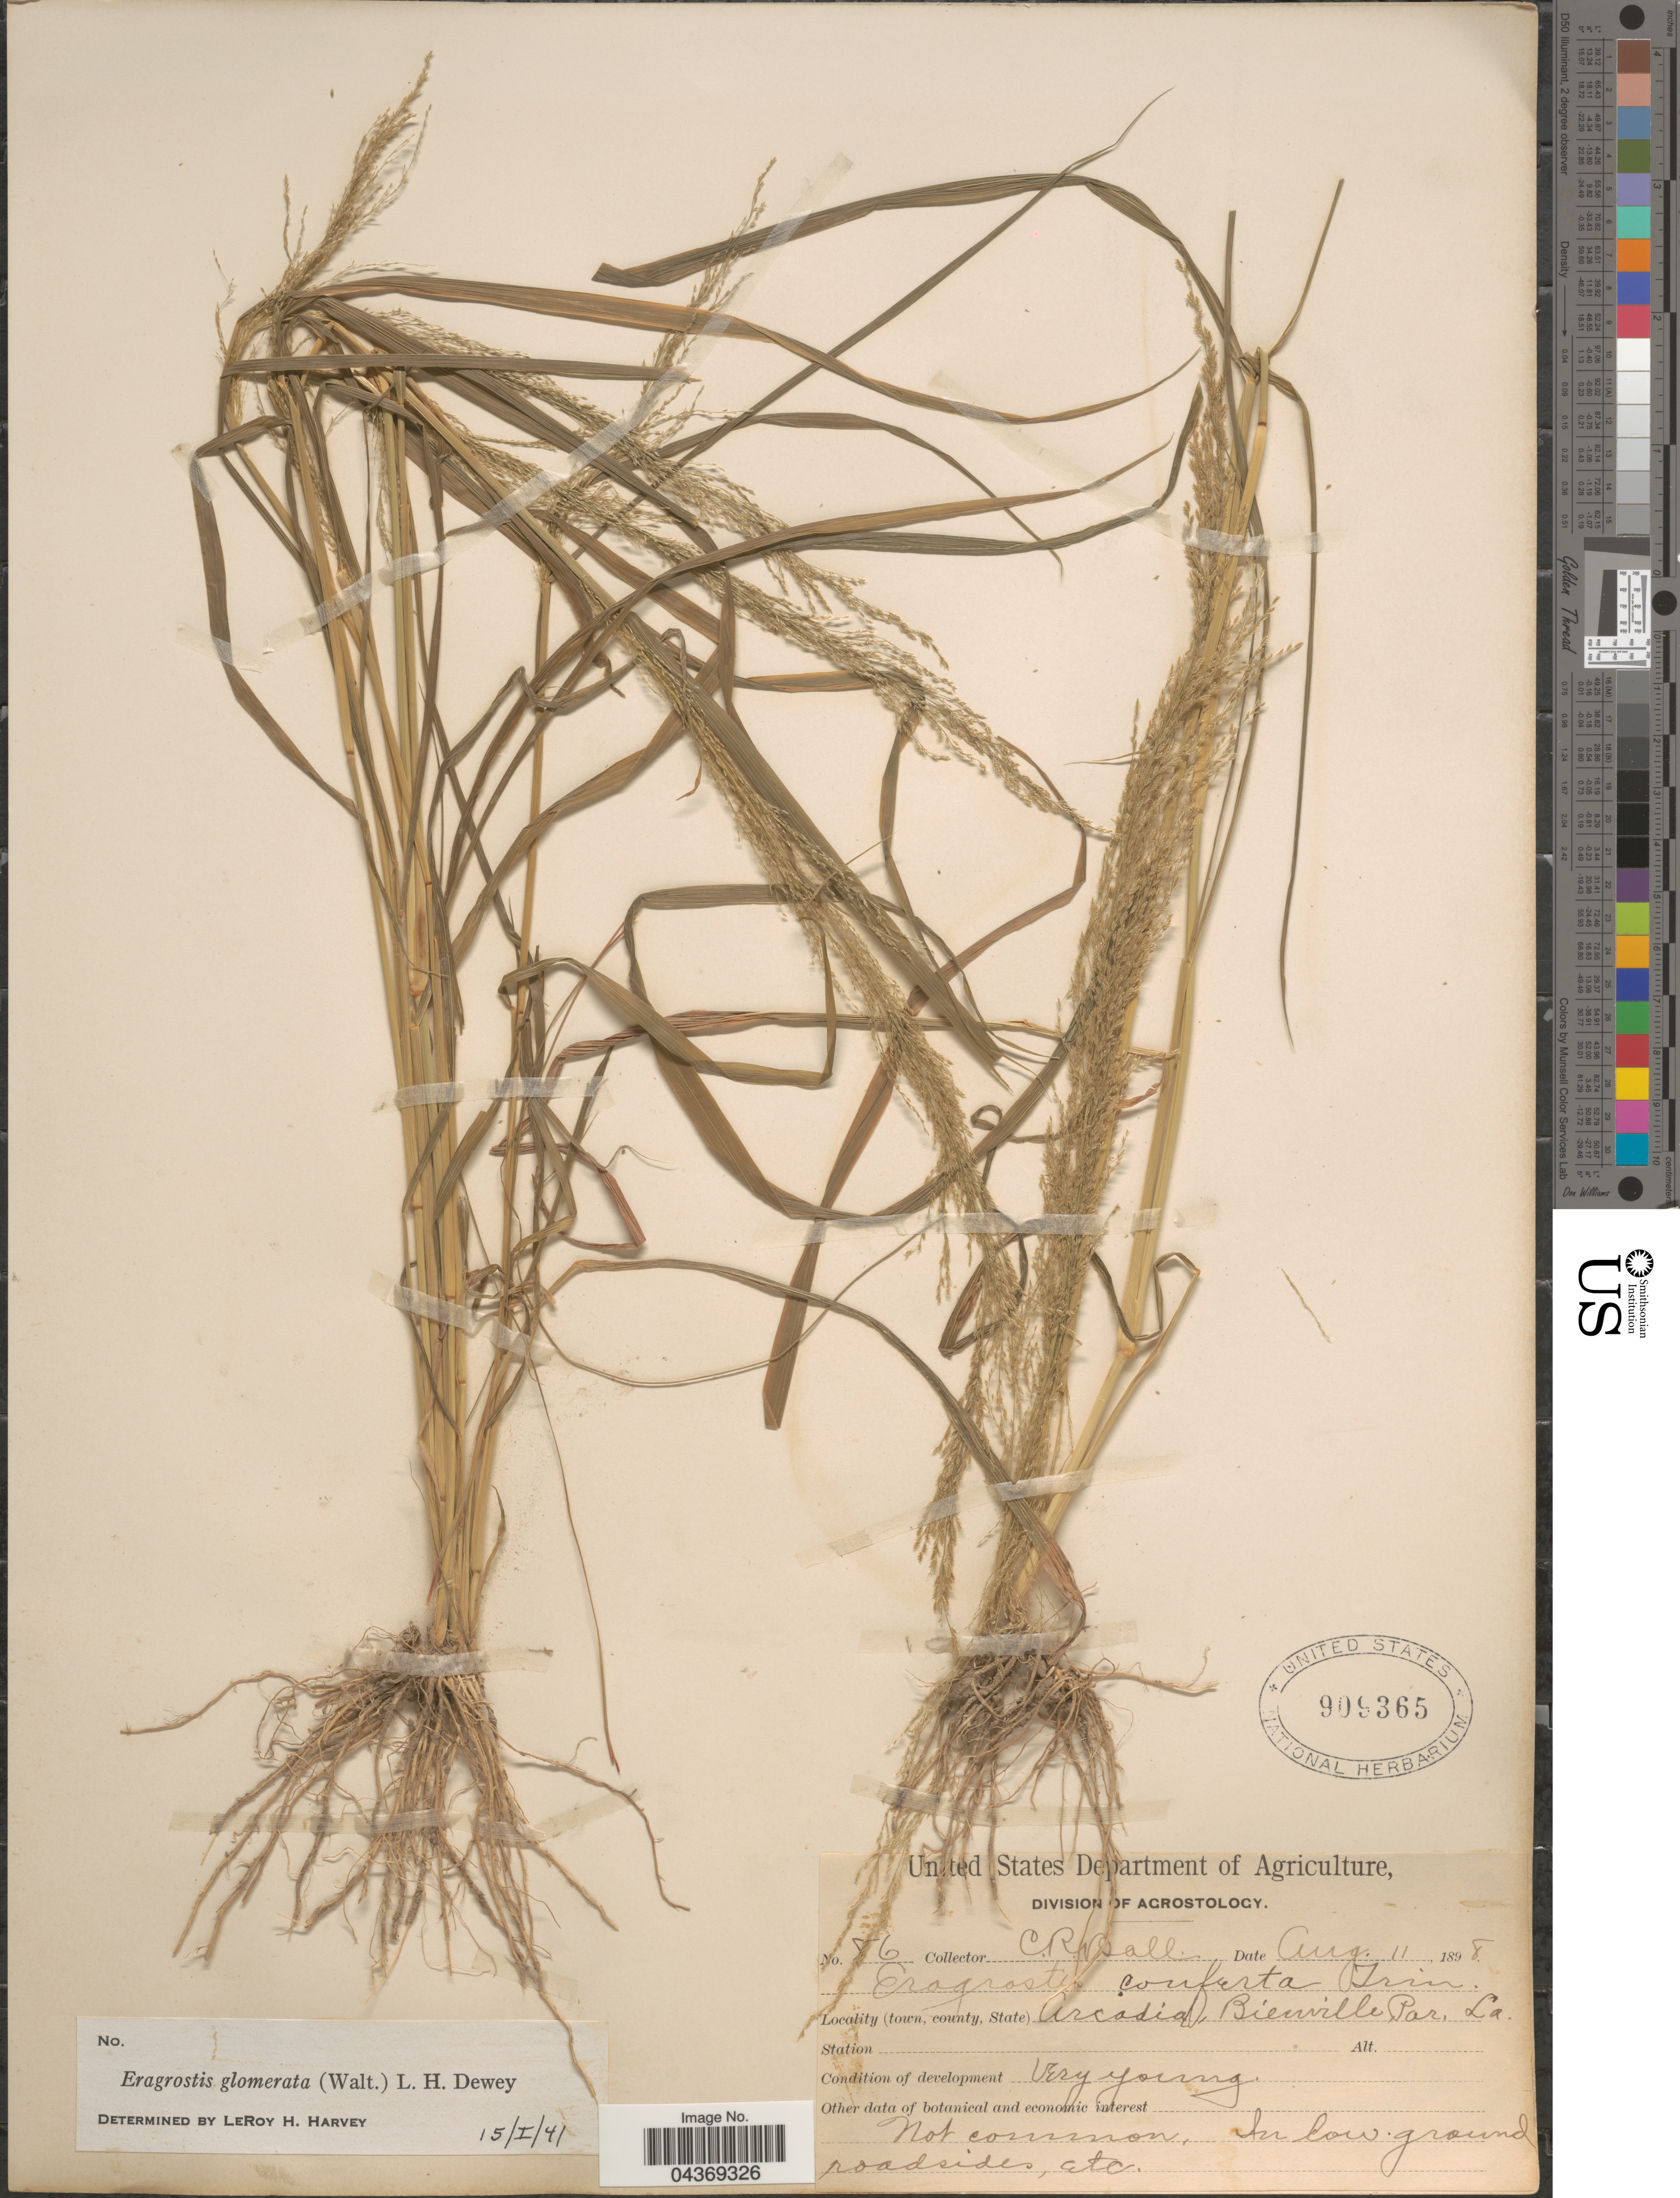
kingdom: Plantae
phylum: Tracheophyta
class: Liliopsida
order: Poales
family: Poaceae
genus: Eragrostis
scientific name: Eragrostis japonica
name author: (Thunb.) Trin.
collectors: C. R. Ball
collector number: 86*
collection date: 1898-08-11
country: United States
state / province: Louisiana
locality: Arcadia Bienville Par.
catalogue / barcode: US 909365